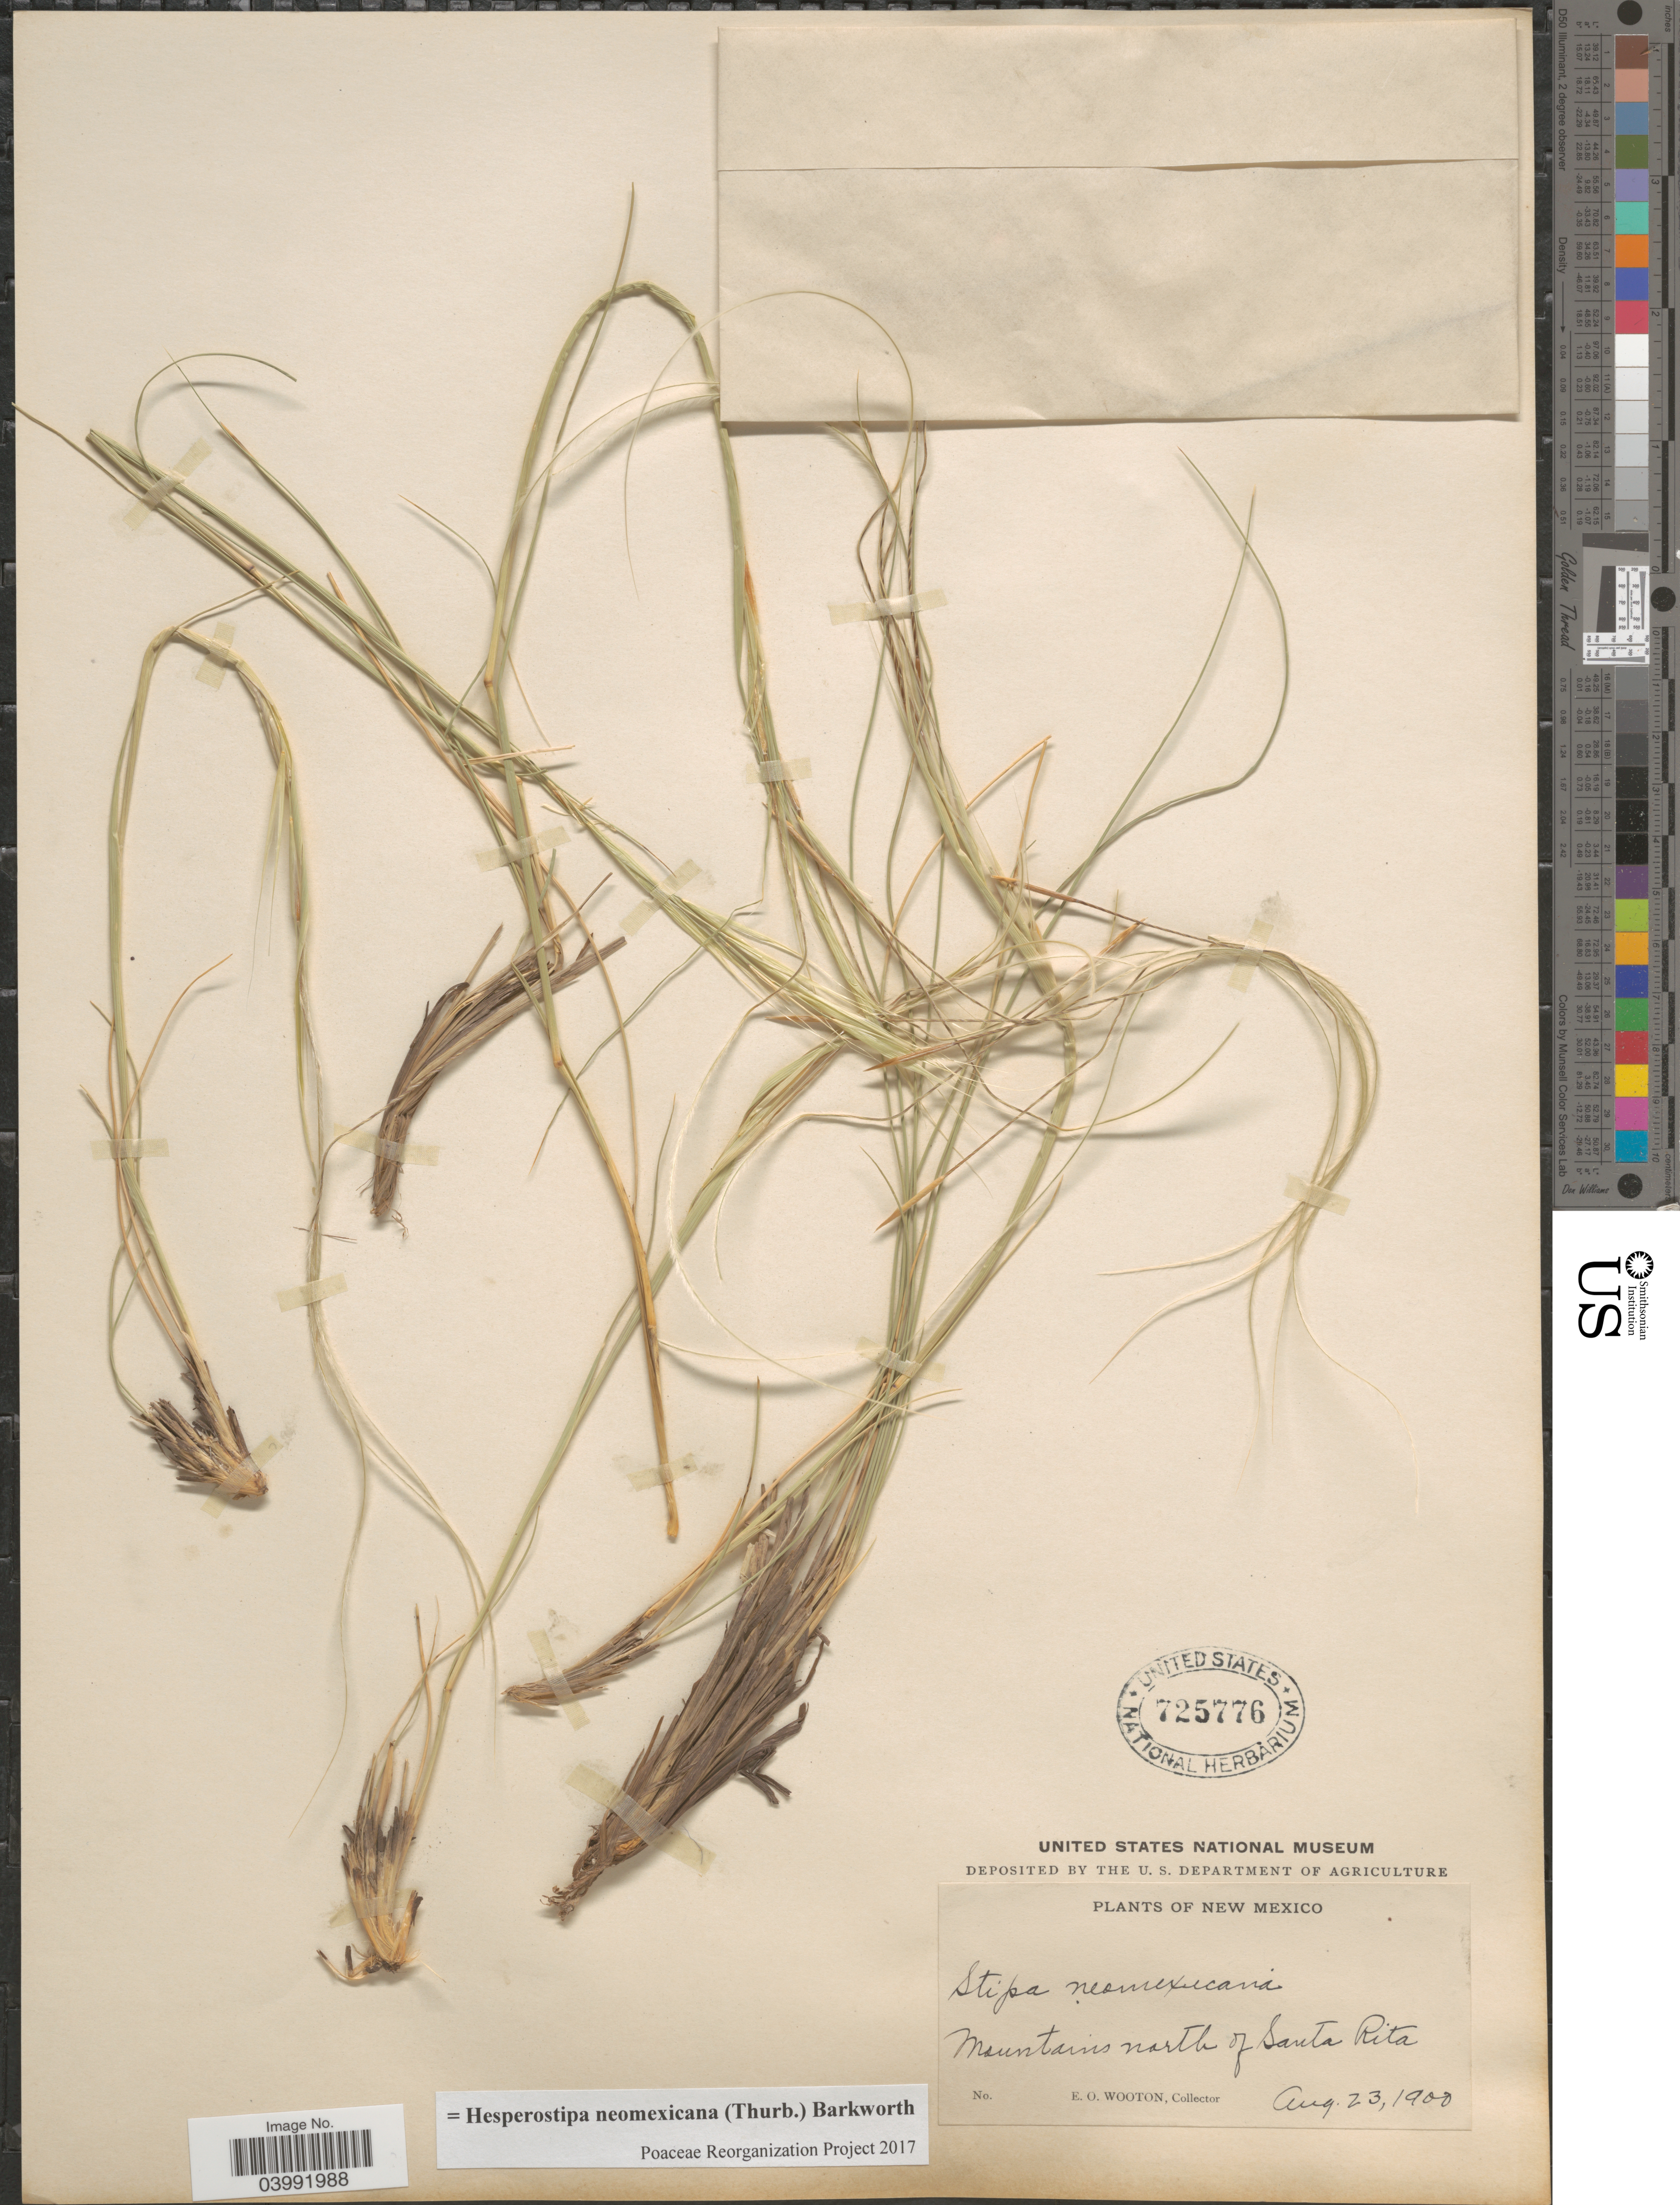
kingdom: Plantae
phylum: Tracheophyta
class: Liliopsida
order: Poales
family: Poaceae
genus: Hesperostipa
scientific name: Hesperostipa neomexicana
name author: (Thurb.) Barkworth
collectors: E. O. Wooton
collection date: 1900-08-23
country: United States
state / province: New Mexico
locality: Mountains north of Santa Rita.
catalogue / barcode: US 725776